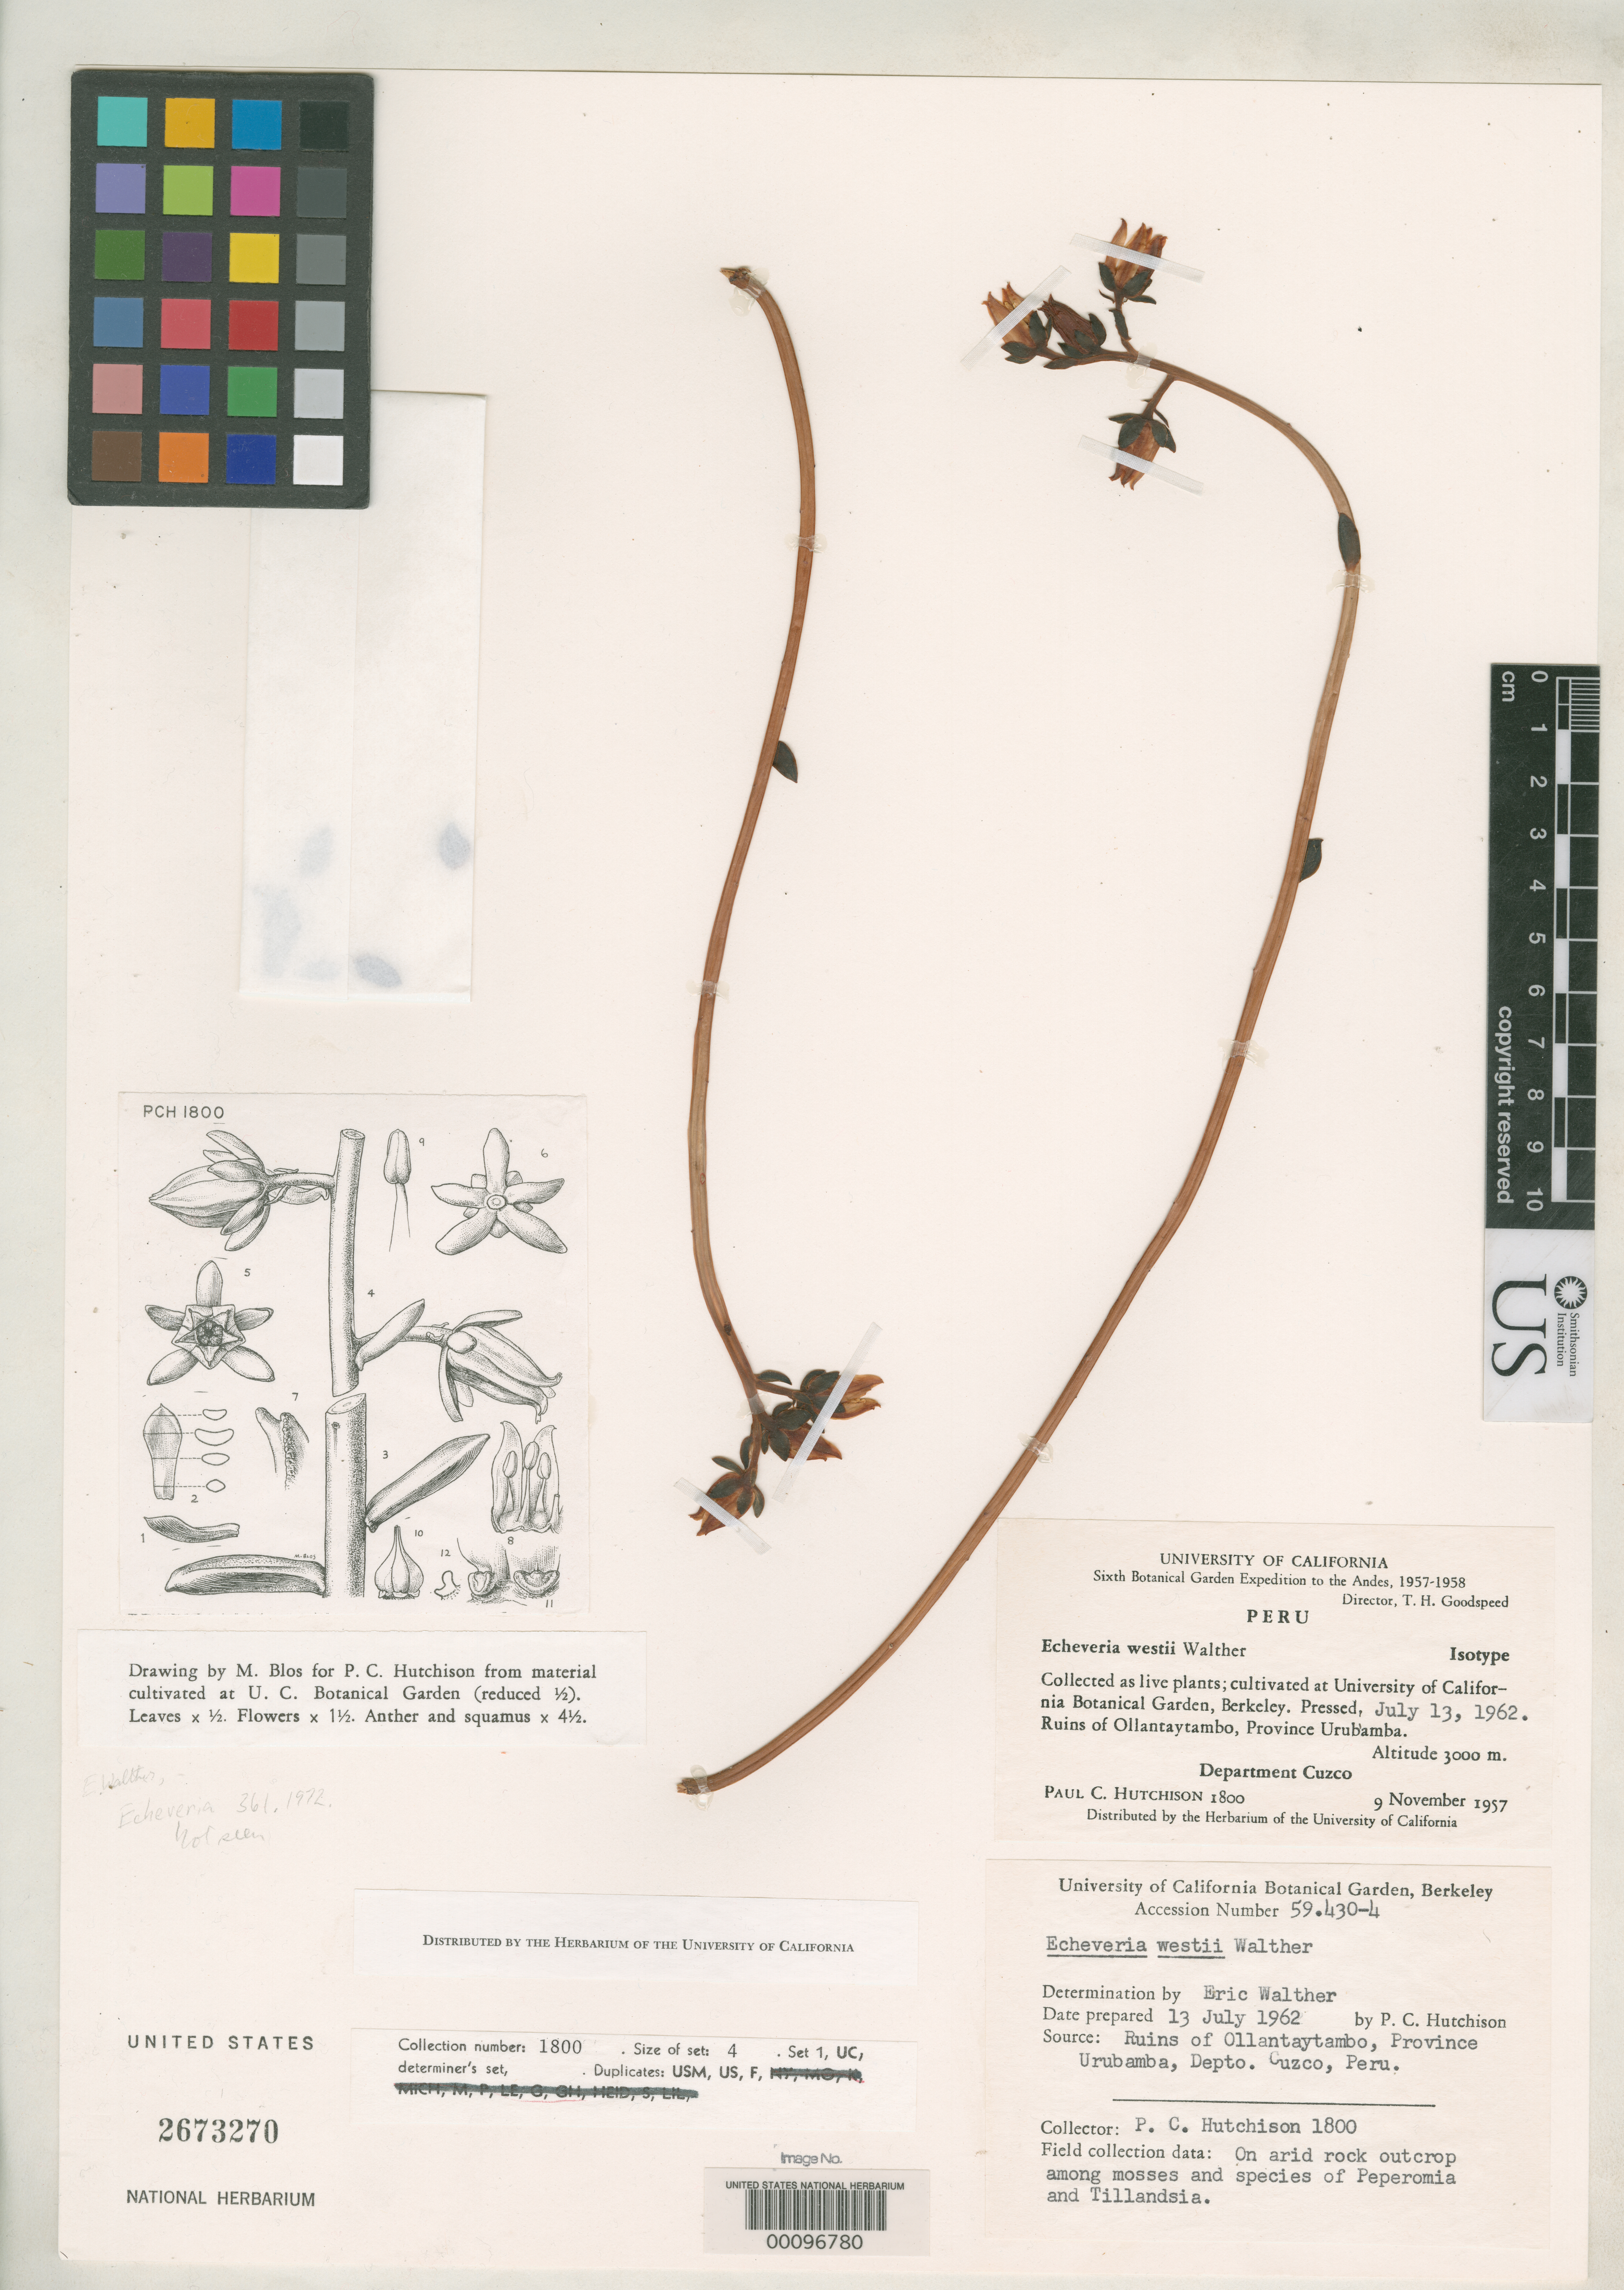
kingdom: Plantae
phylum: Tracheophyta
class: Magnoliopsida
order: Saxifragales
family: Crassulaceae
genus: Echeveria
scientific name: Echeveria westii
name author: E. Walther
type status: Isotype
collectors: P. C. Hutchison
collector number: Univ. Calif. 59.430-4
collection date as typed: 13 Jul 1962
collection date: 1962-07-13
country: Peru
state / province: Cusco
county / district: Urubamba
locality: ruins of Ollantaytambo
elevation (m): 3000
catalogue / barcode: US 2673270